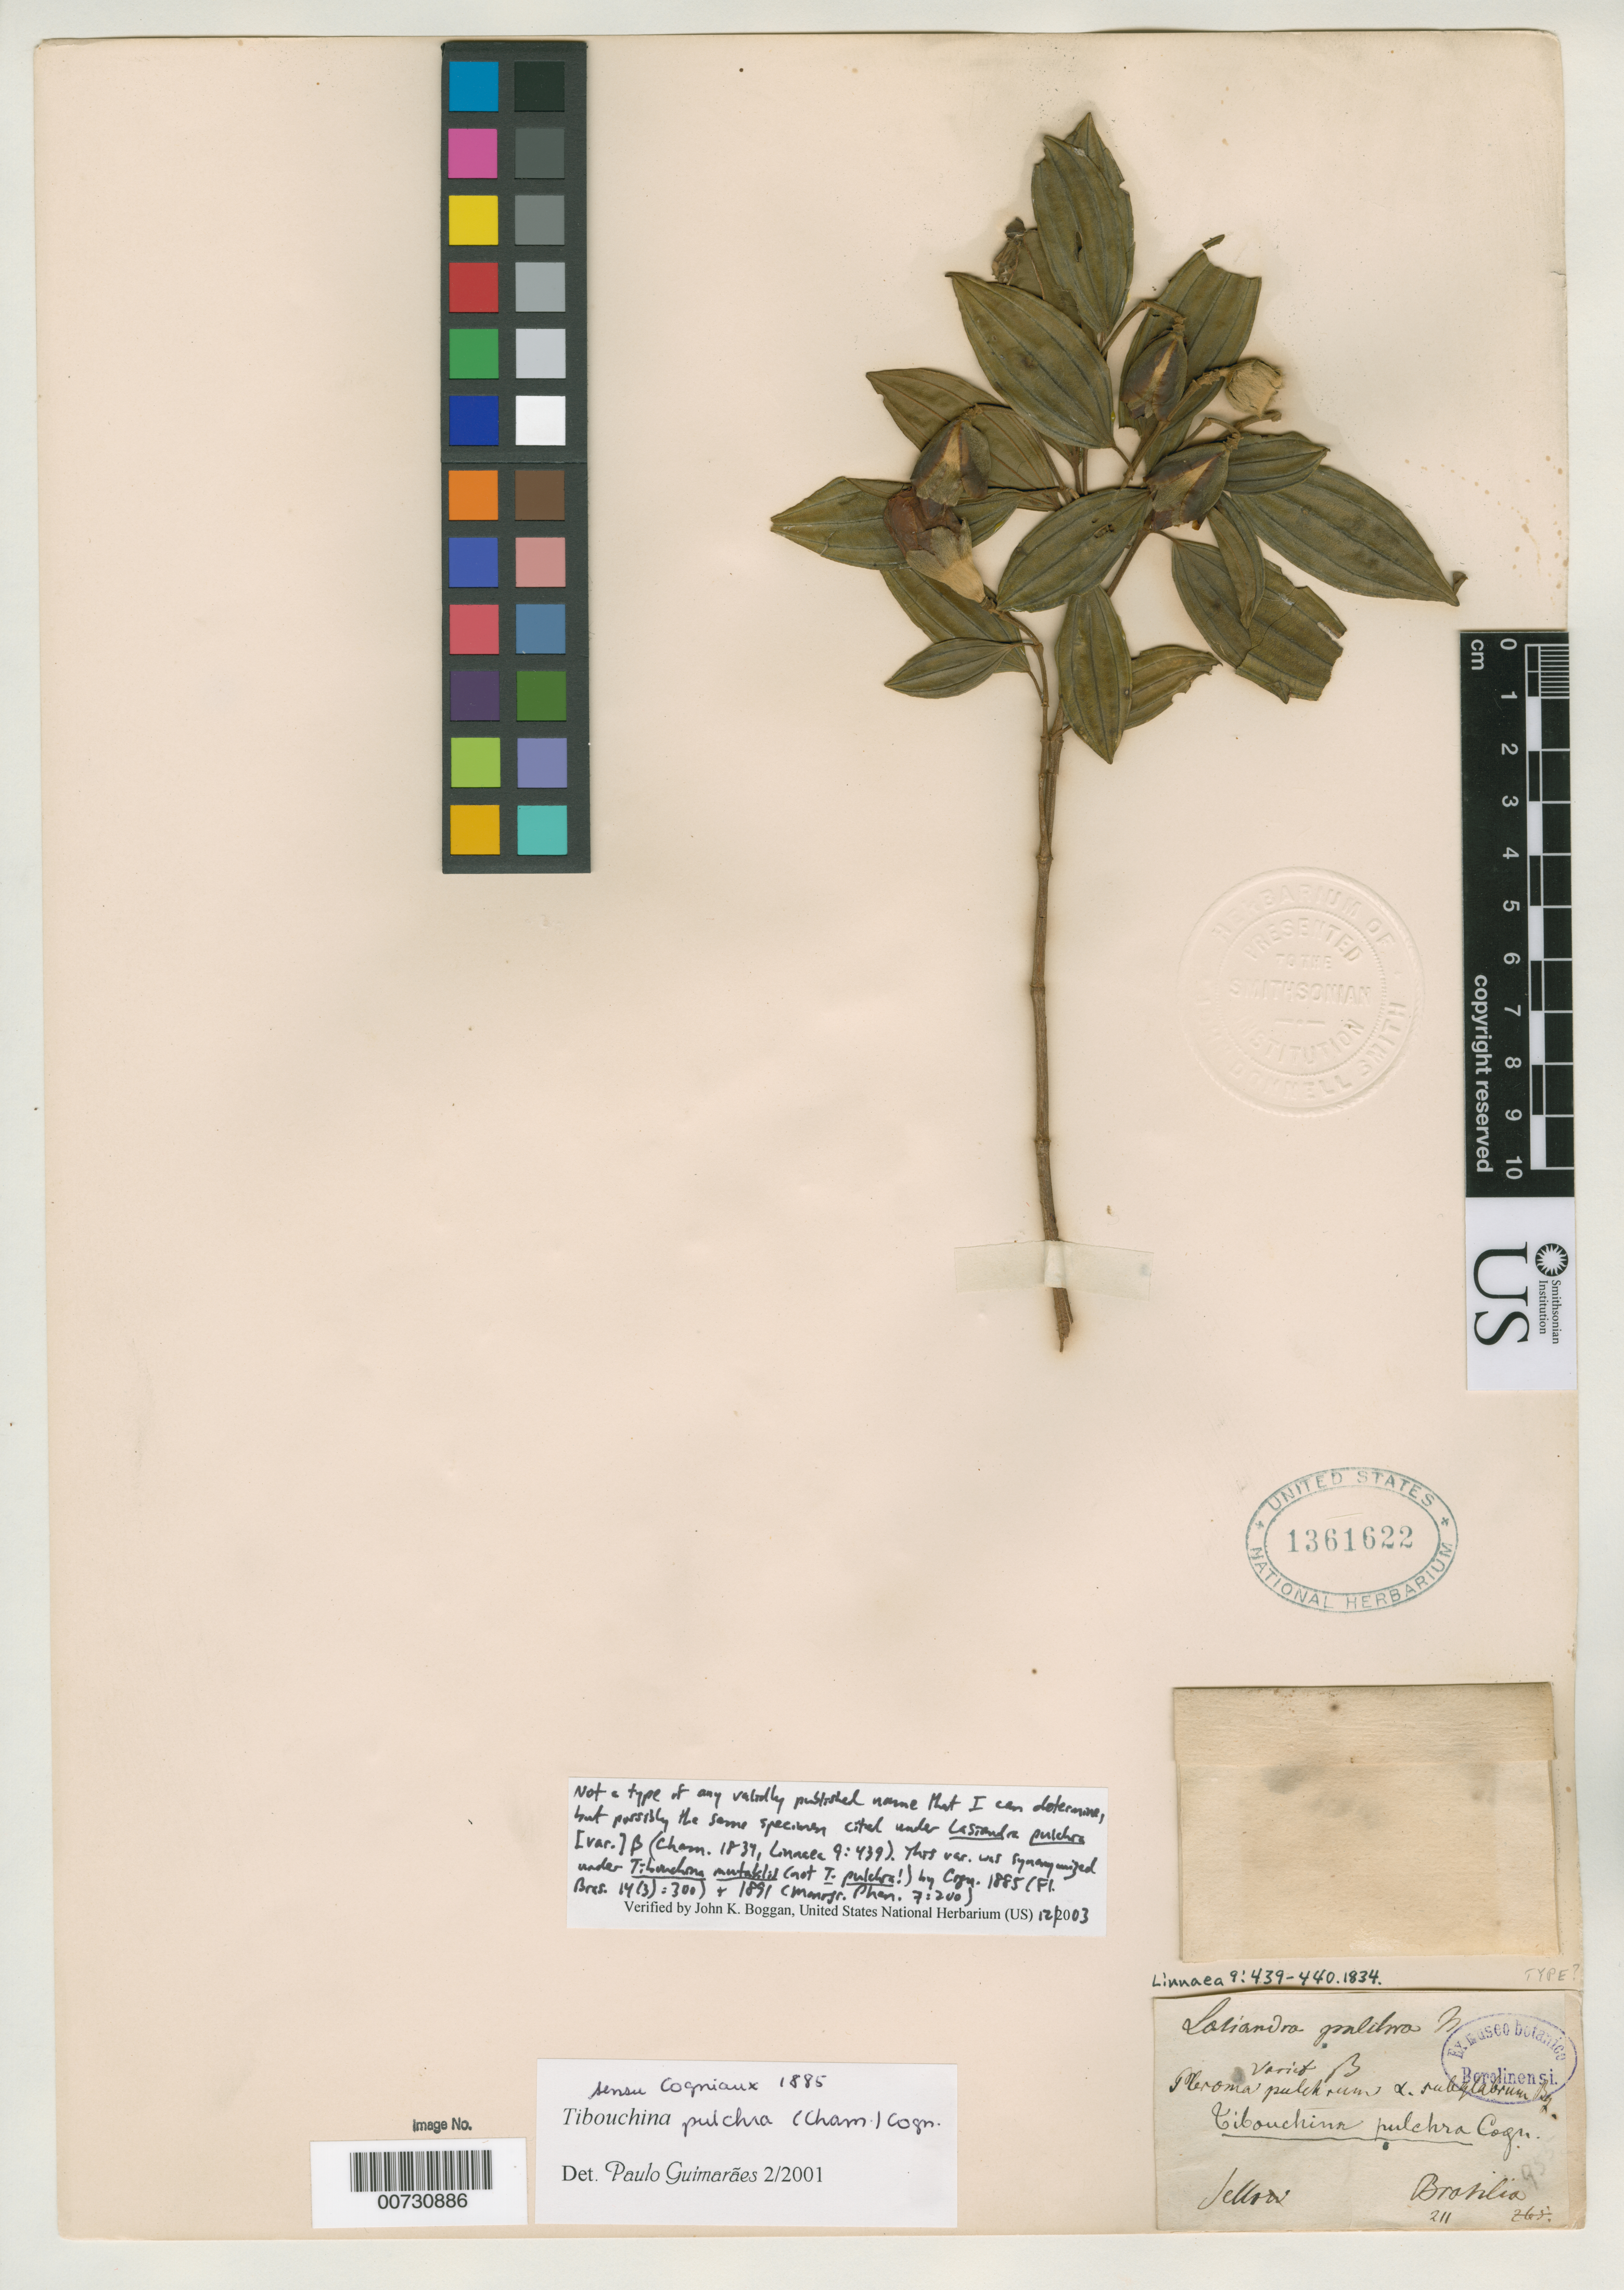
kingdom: Plantae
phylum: Tracheophyta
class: Magnoliopsida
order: Myrtales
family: Melastomataceae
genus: Lasiandra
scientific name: Lasiandra pulchra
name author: Cham.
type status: Possible Type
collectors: F. Sellow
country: Brazil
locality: "Brasilia".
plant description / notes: "var. ß" synonymized under Tibouchina mutabilis (Vell.) Cogn. by Cogn., 1885 (Fl. Bras. 14(3): 300) and 1891 (Monogr. Phan. 7:200).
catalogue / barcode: US 1361622